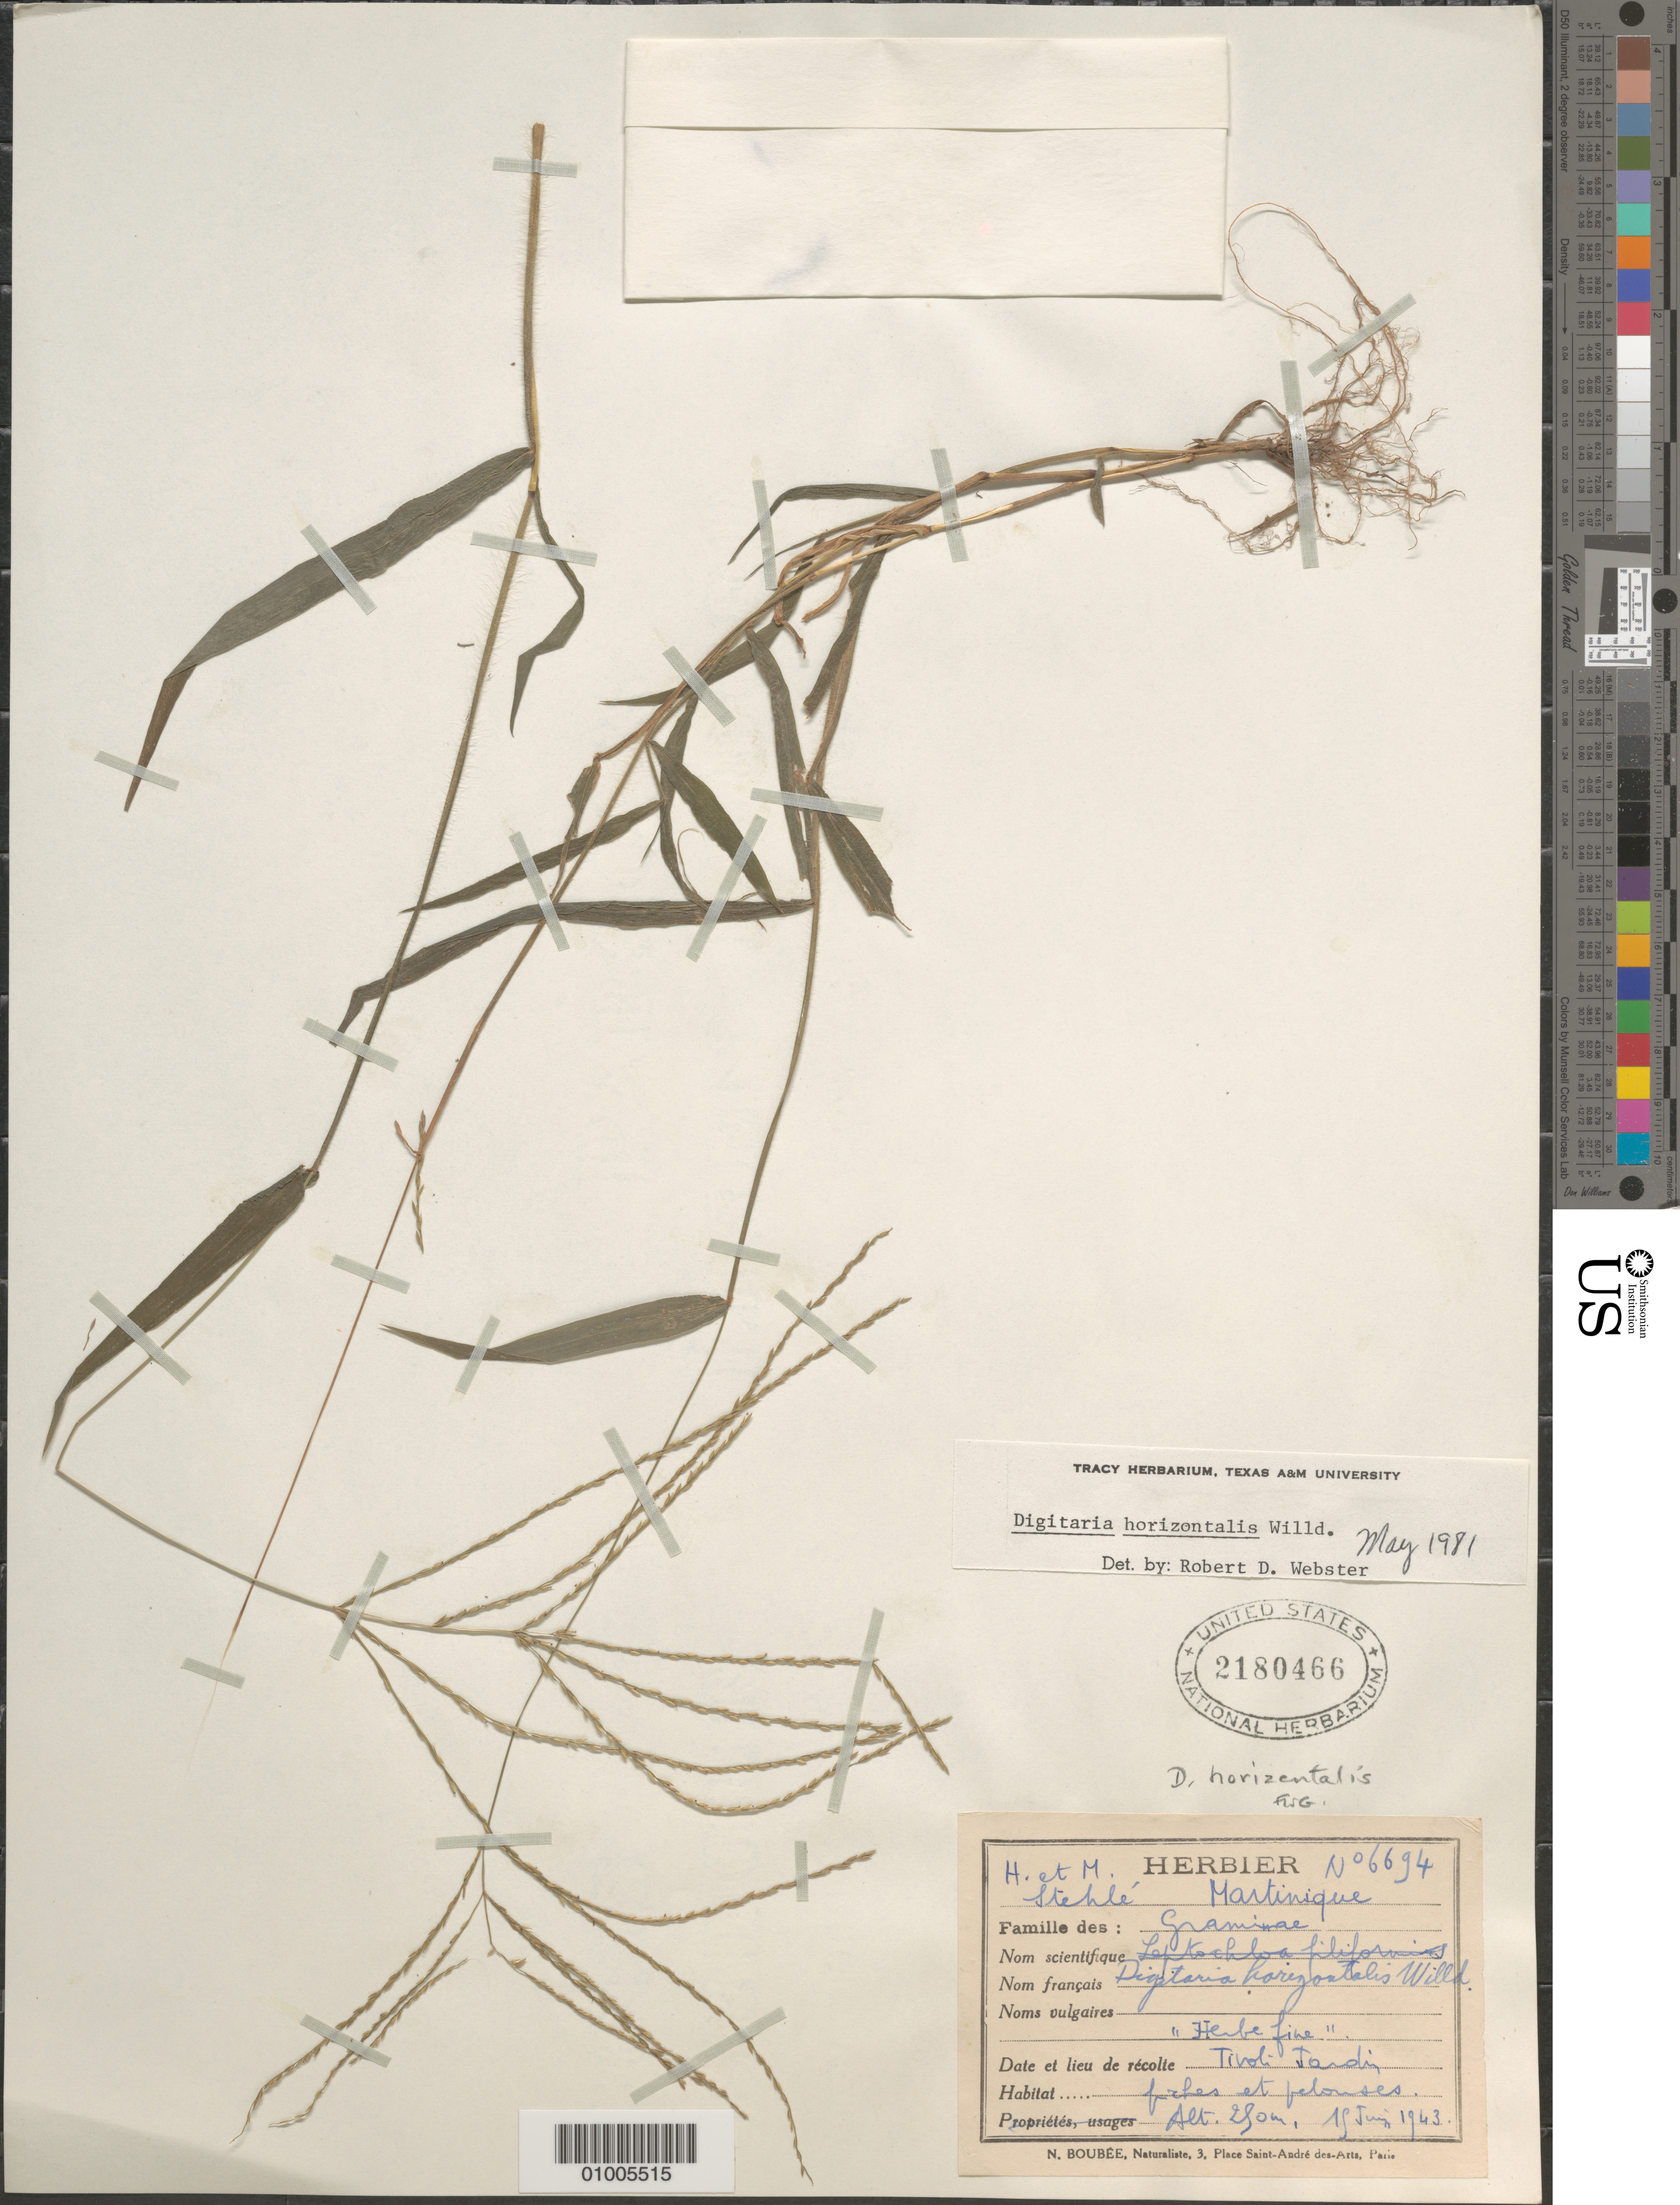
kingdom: Plantae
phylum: Tracheophyta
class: Liliopsida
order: Poales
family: Poaceae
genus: Digitaria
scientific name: Digitaria horizontalis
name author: Willd.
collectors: N. Boubee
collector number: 6694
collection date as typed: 15 Jul 1943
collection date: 1943-07-15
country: Martinique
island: Martinique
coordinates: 0 N, 0 E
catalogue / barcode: US 2180466